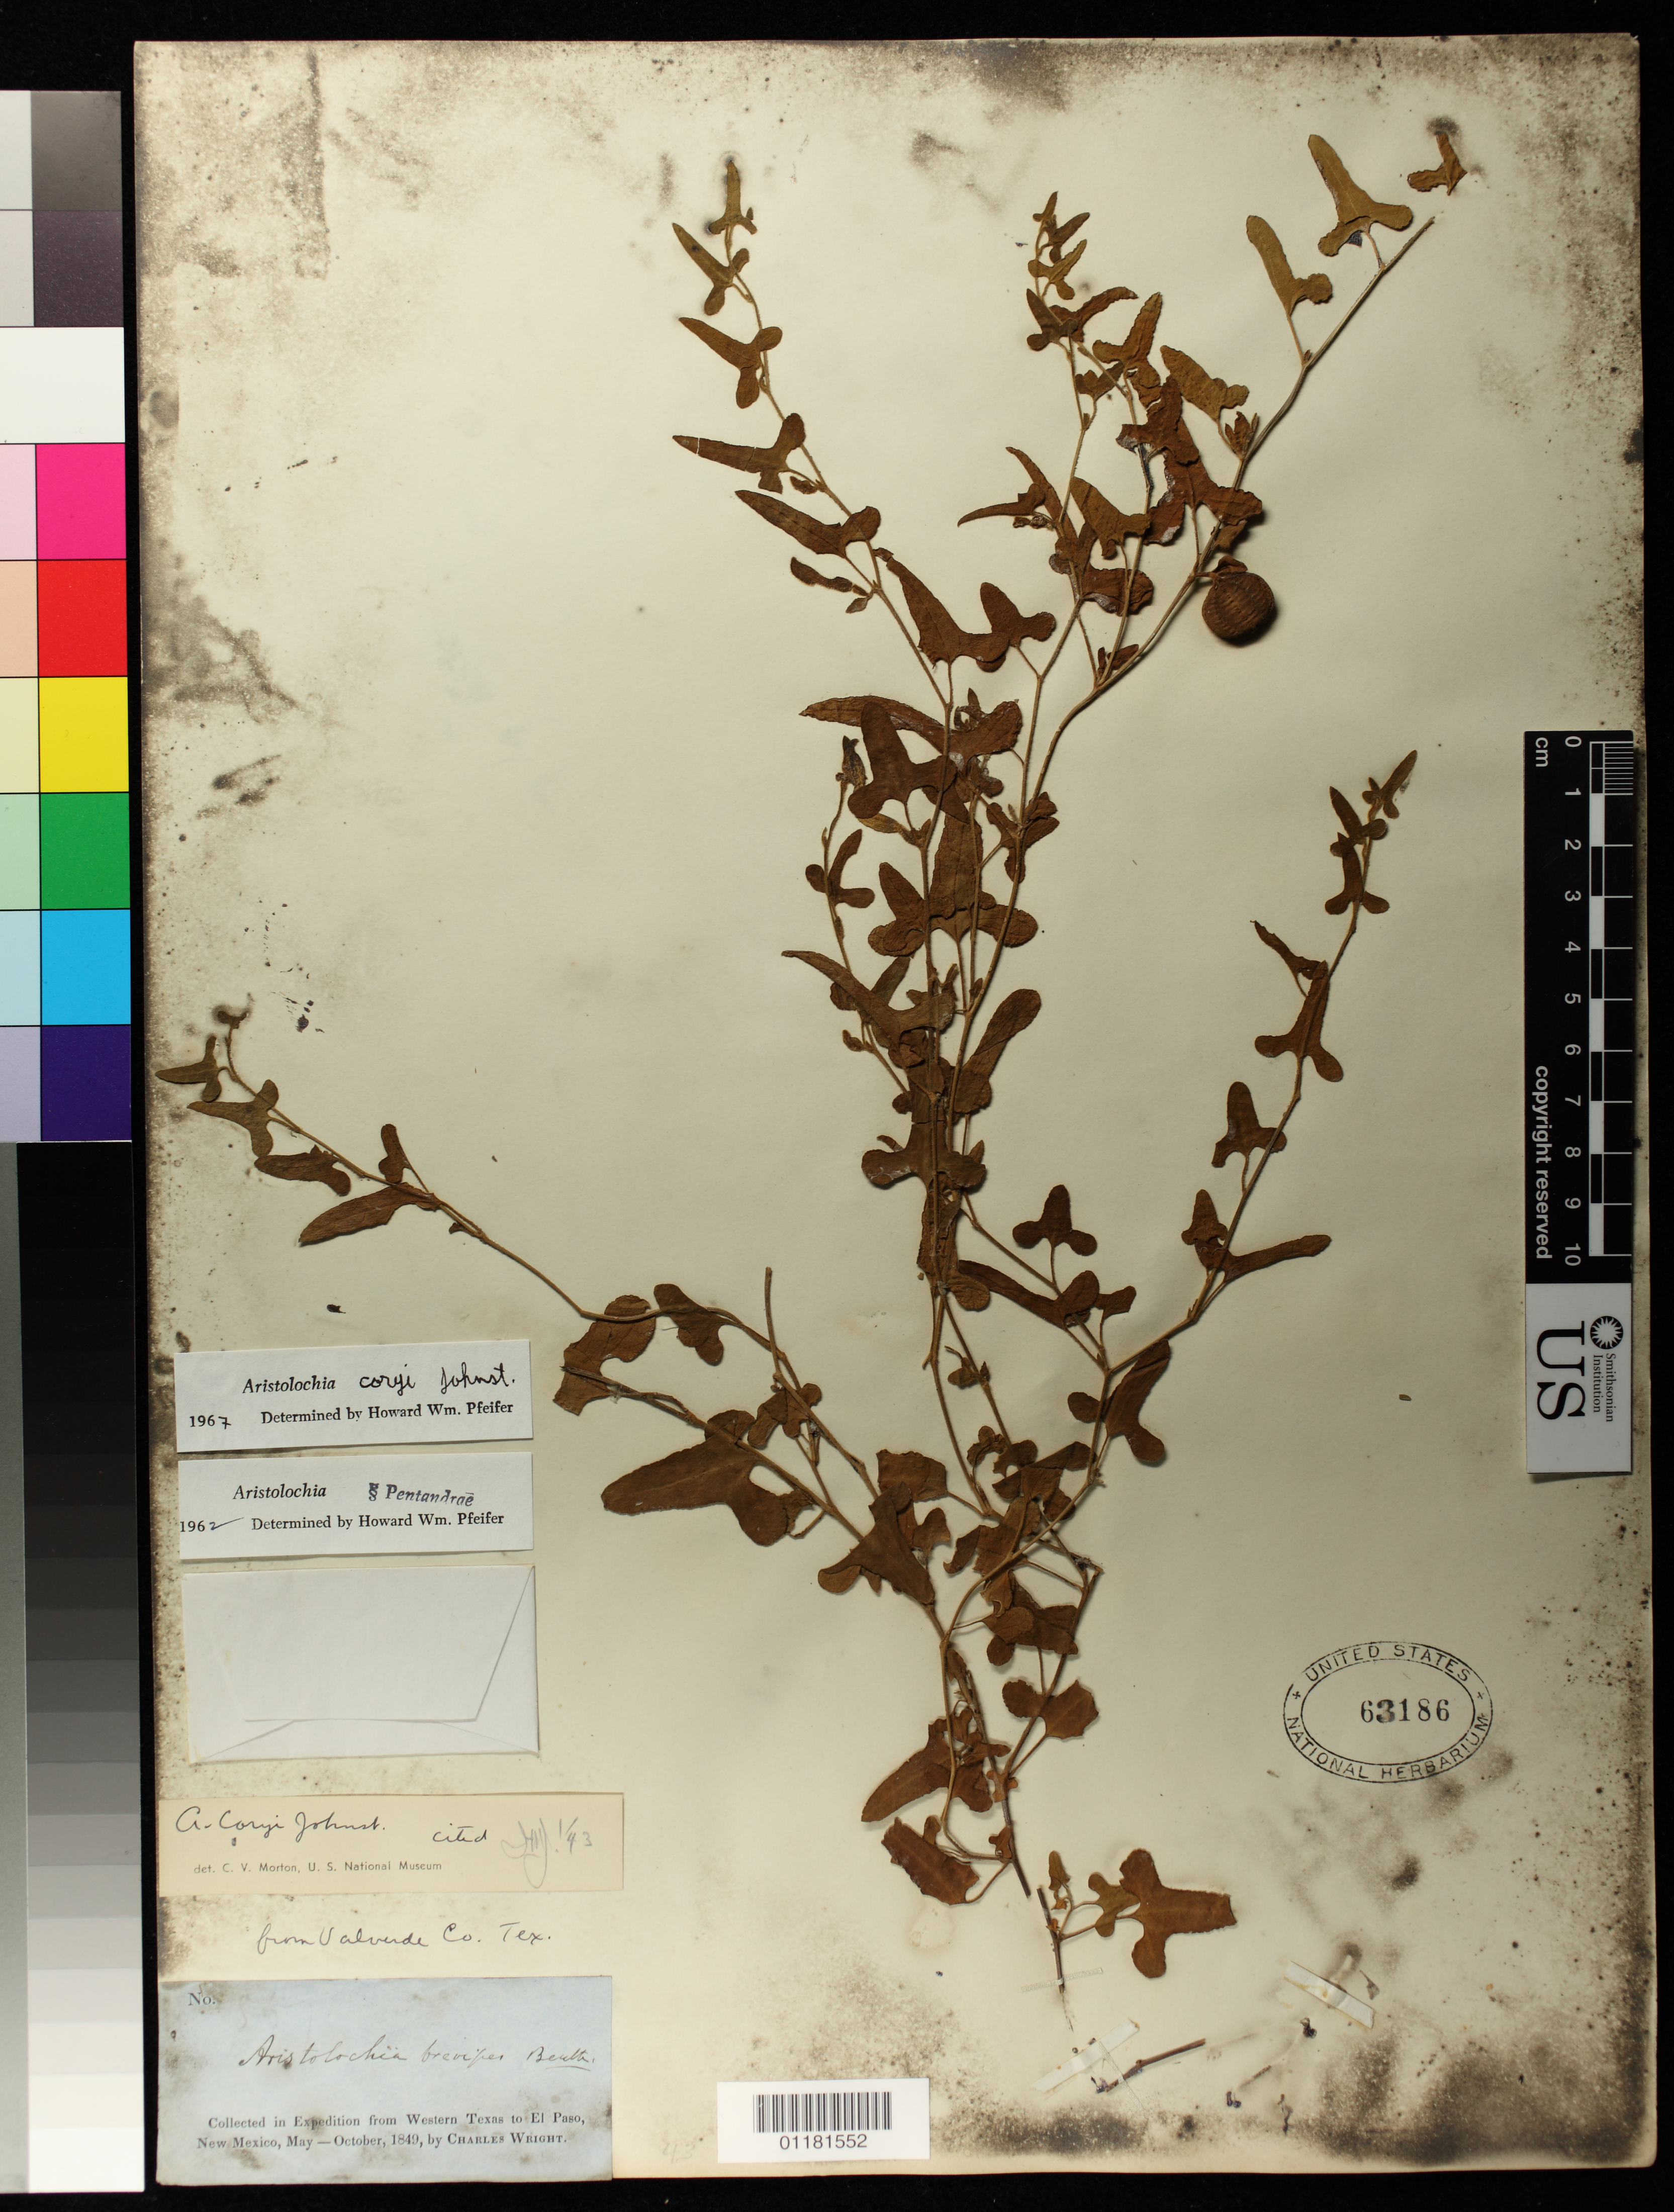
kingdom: Plantae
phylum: Tracheophyta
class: Magnoliopsida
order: Piperales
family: Aristolochiaceae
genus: Aristolochia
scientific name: Aristolochia coryi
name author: I.M. Johnst.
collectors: C. Wright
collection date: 1849-05/1849-10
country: United States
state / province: Texas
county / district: Val Verde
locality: Val Verde County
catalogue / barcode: US 63186